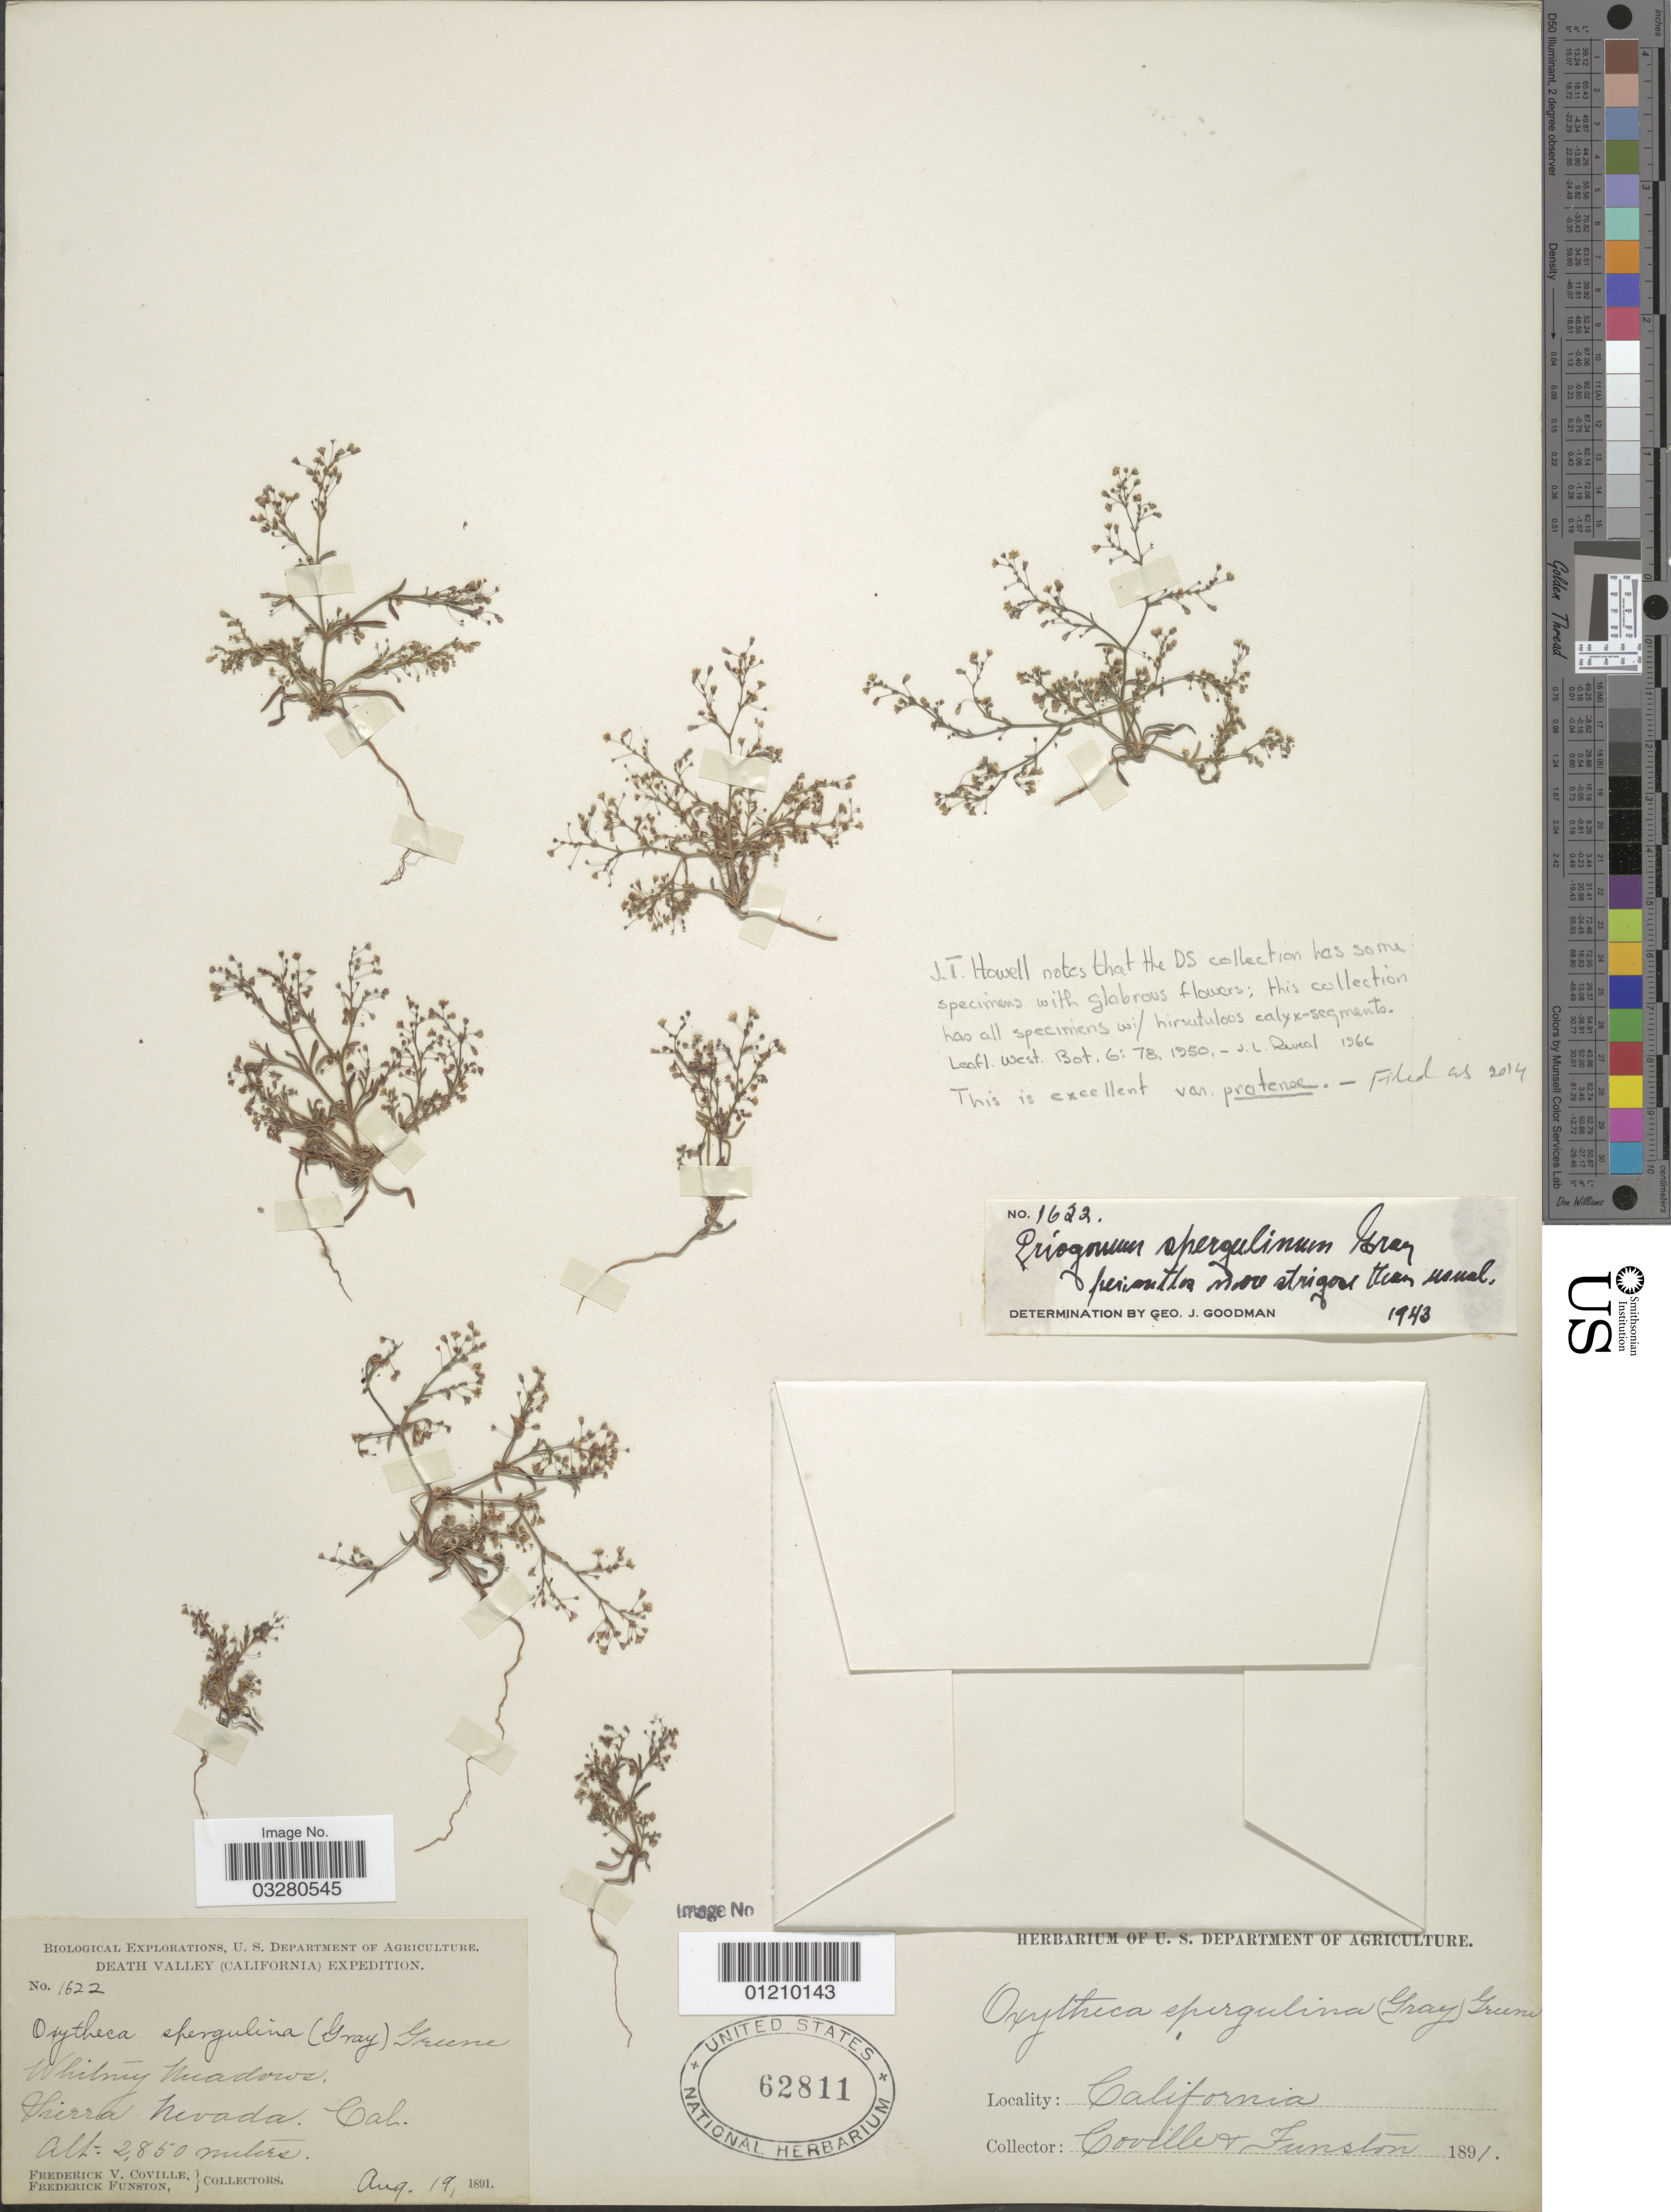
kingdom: Plantae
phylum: Tracheophyta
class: Magnoliopsida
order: Caryophyllales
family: Polygonaceae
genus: Eriogonum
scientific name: Eriogonum spergulinum var. pratense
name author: (S. Stokes) J.T. Howell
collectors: F. V. Coville & F. Funston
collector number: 1622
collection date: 1891-08-19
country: United States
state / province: California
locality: Death Valley. Whitney Meadows. Sierra Nevada.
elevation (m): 2850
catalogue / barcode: US 62811